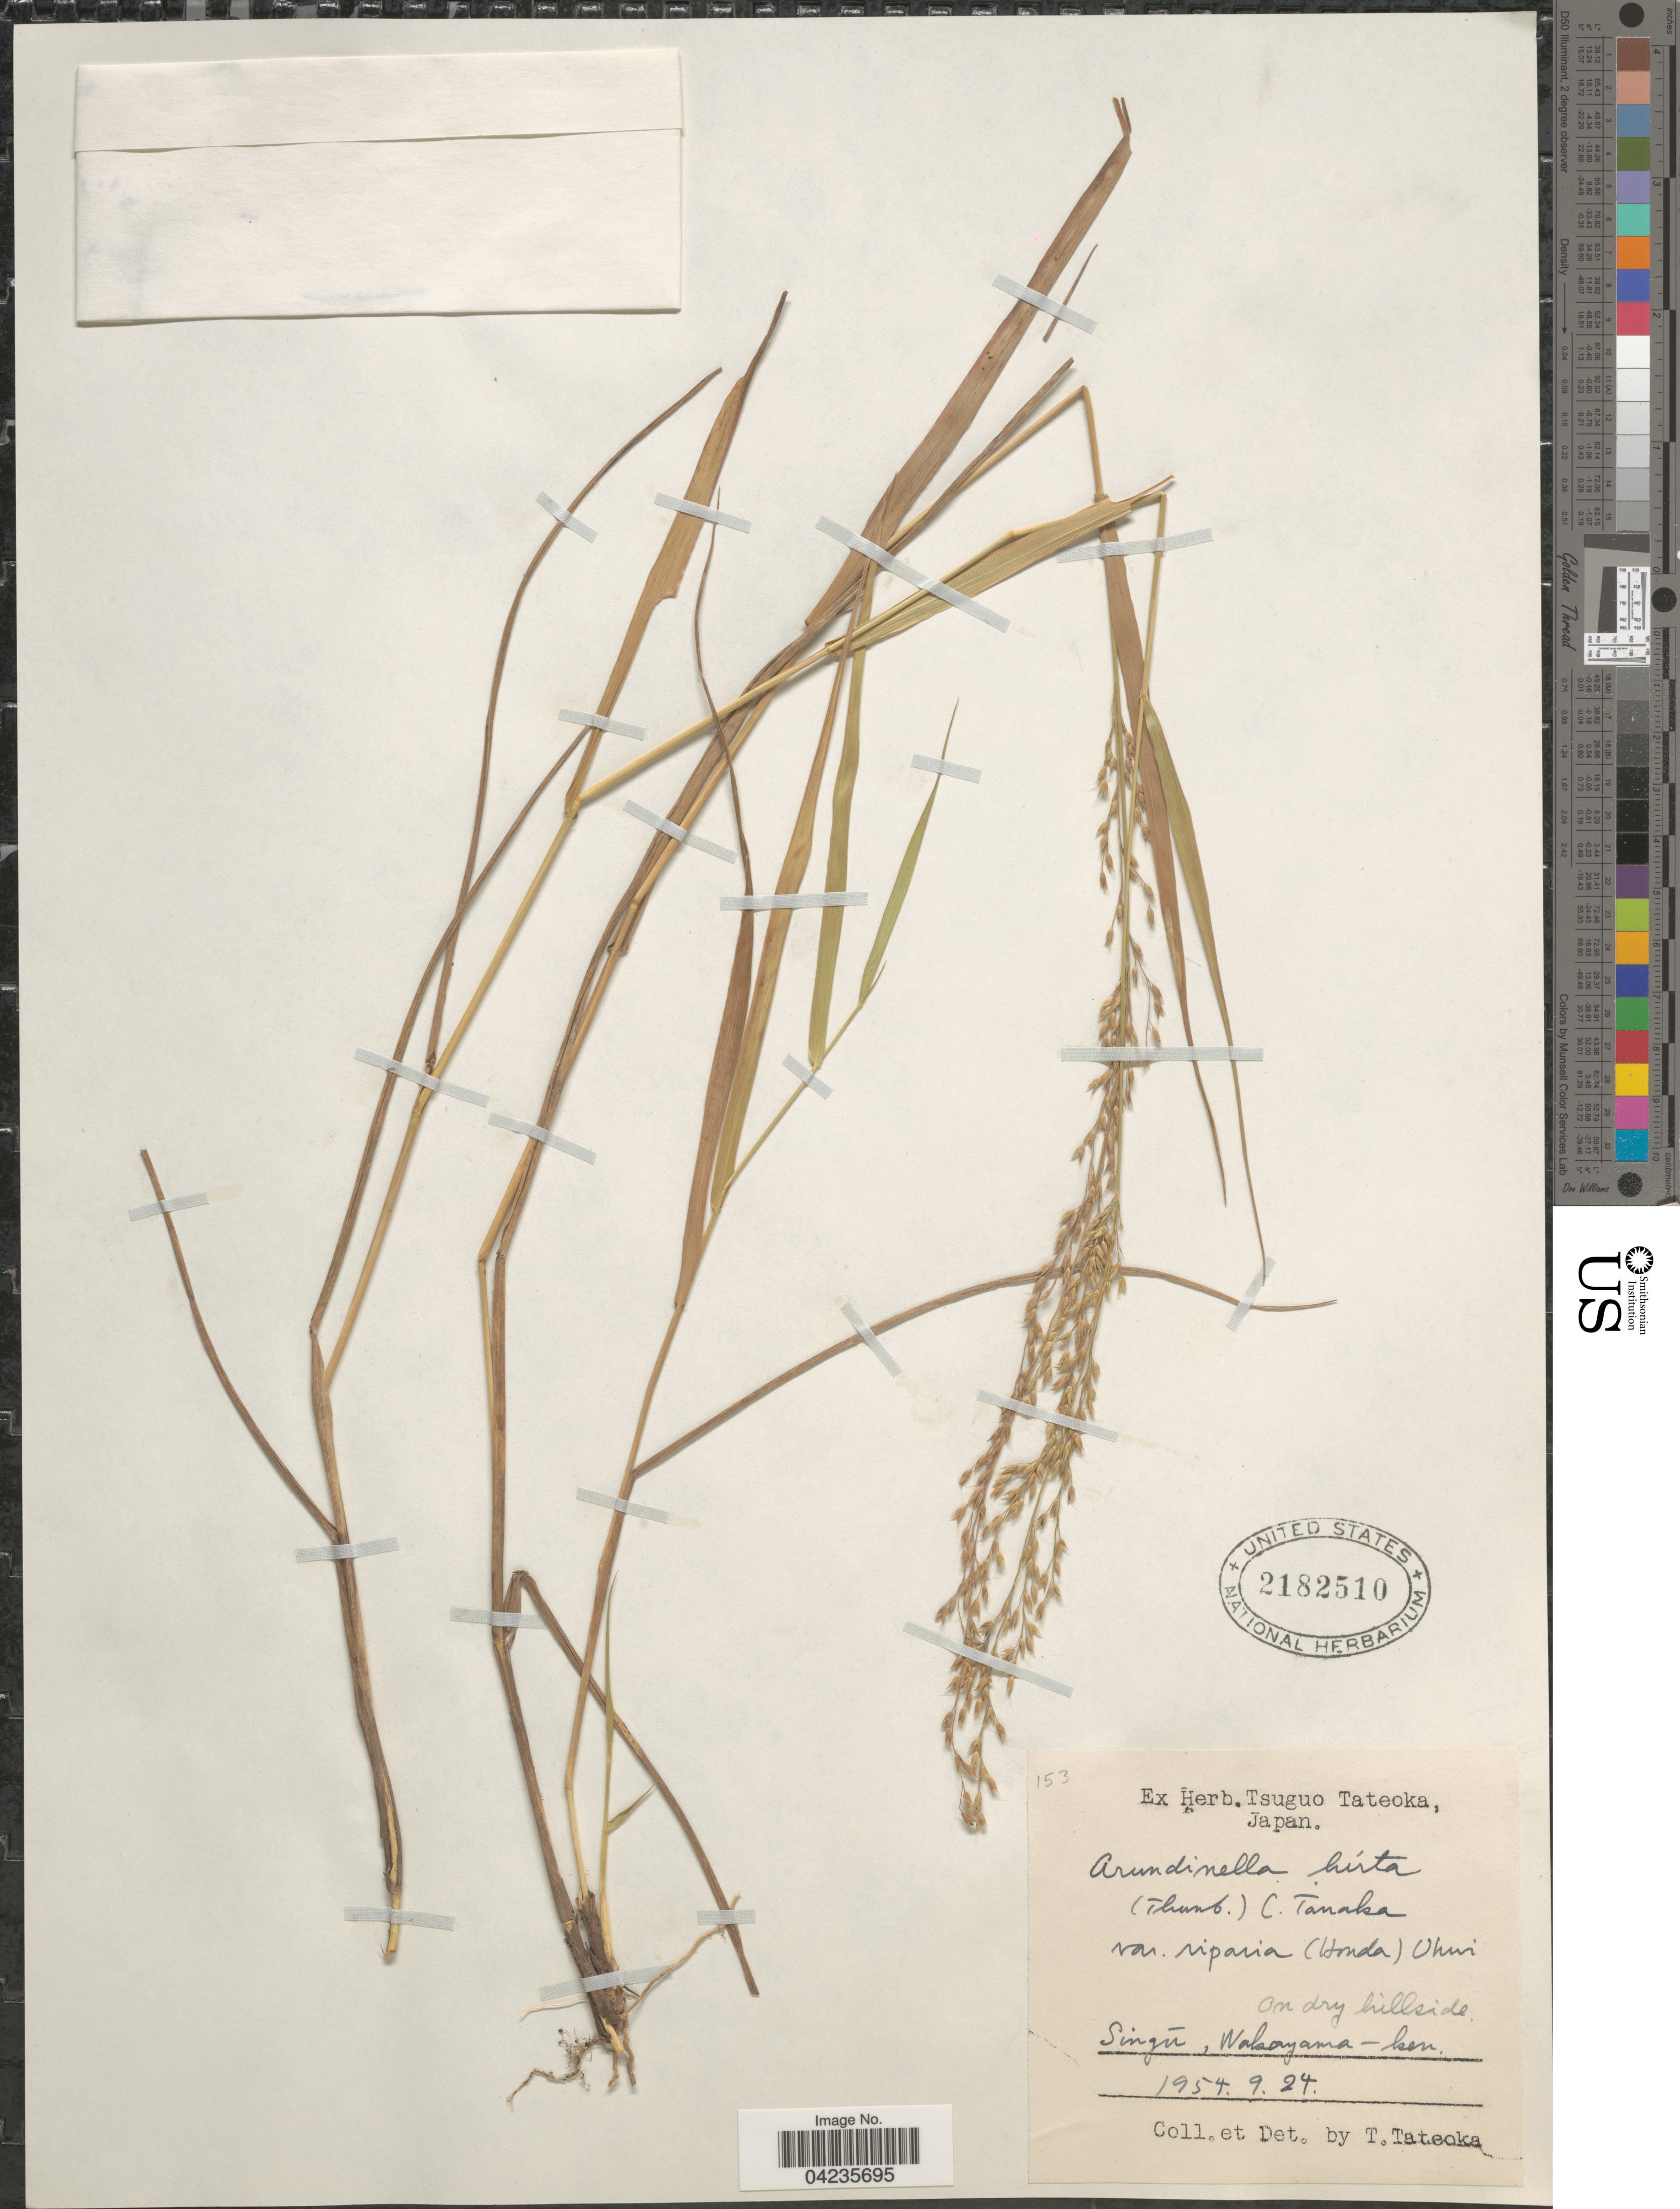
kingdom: Plantae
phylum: Tracheophyta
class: Liliopsida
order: Poales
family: Poaceae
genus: Arundinella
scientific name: Arundinella hirta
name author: (Thunb.) Tanaka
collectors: T. Tateoka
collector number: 153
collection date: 1954-09-24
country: Japan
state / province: Wakayama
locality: Singú, Wakayama-ken.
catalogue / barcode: US 2182510